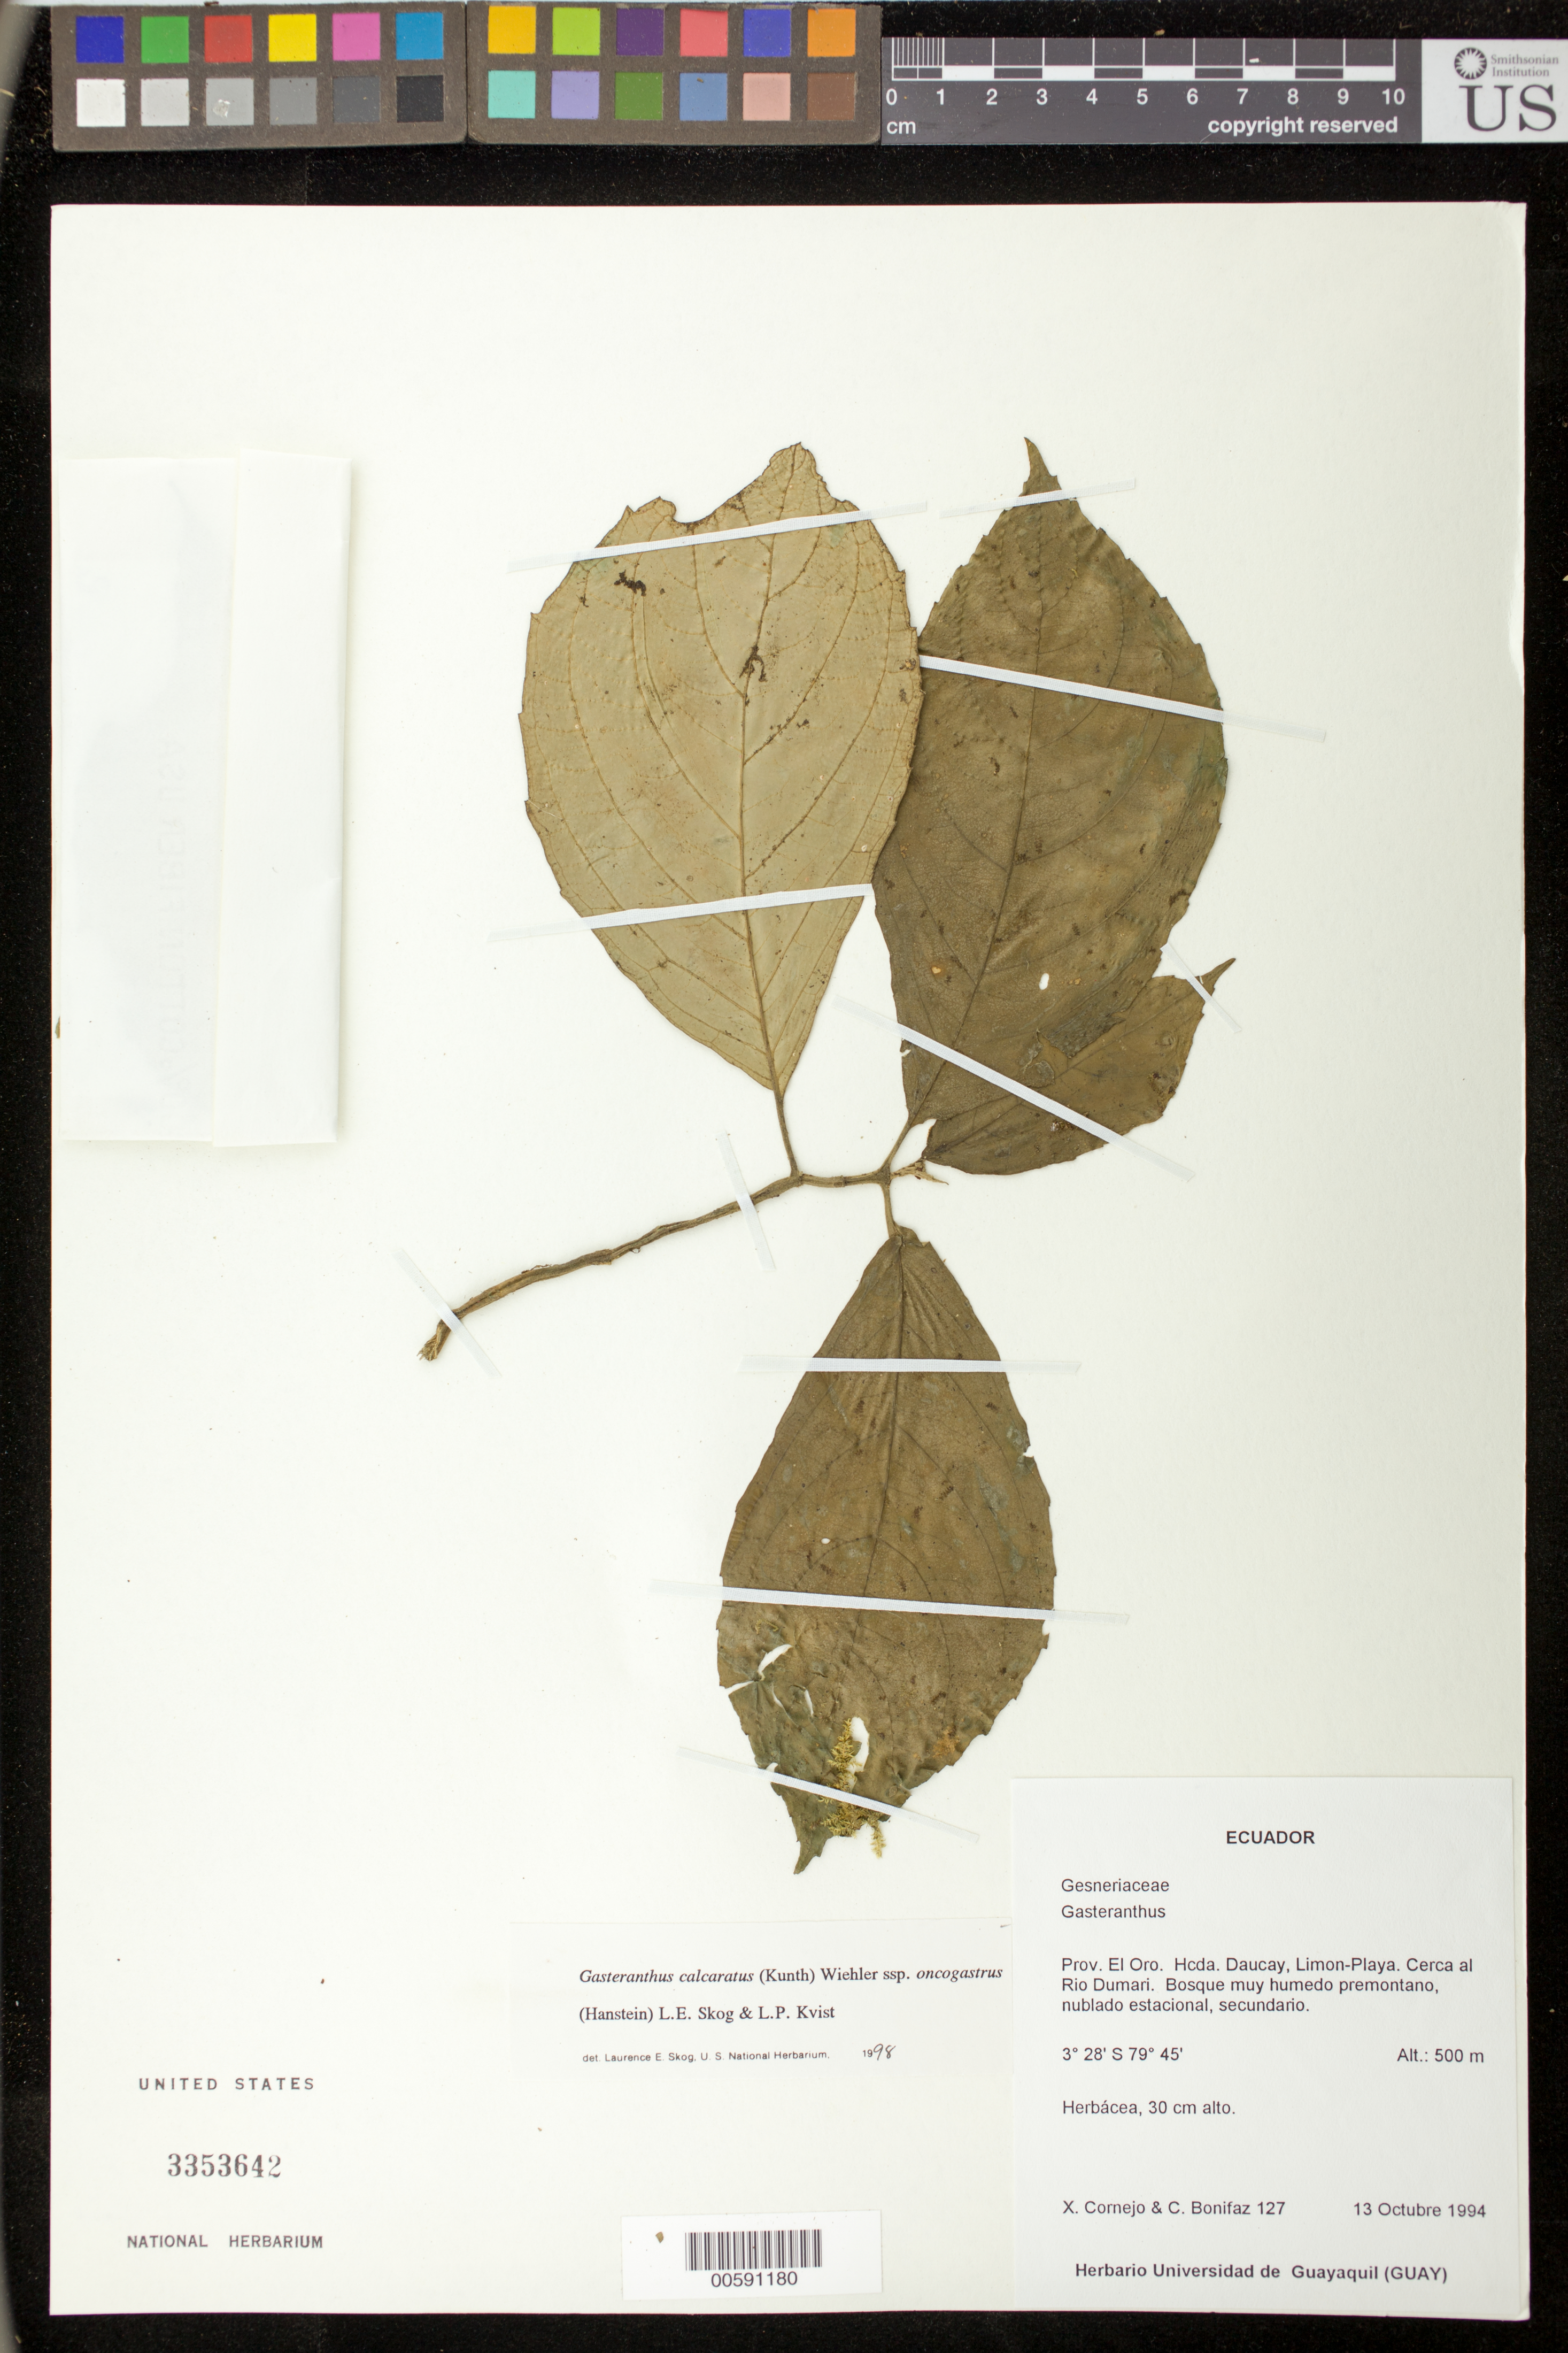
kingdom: Plantae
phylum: Tracheophyta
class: Magnoliopsida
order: Lamiales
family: Gesneriaceae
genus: Sinningia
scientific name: Sinningia incarnata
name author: (Aubl.) D.L. Denham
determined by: Skog, Laurence E.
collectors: X. F. Cornejo & C. Bonifaz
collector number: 127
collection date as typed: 13 Oct 1993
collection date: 1993-10-13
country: Ecuador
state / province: El Oro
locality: Hcda. Daucay, Limon-Playa, cerca al Rio Dumari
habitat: Bosque muy humedo premontano, nublado estacional, secundario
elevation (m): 500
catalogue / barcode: US 3353642